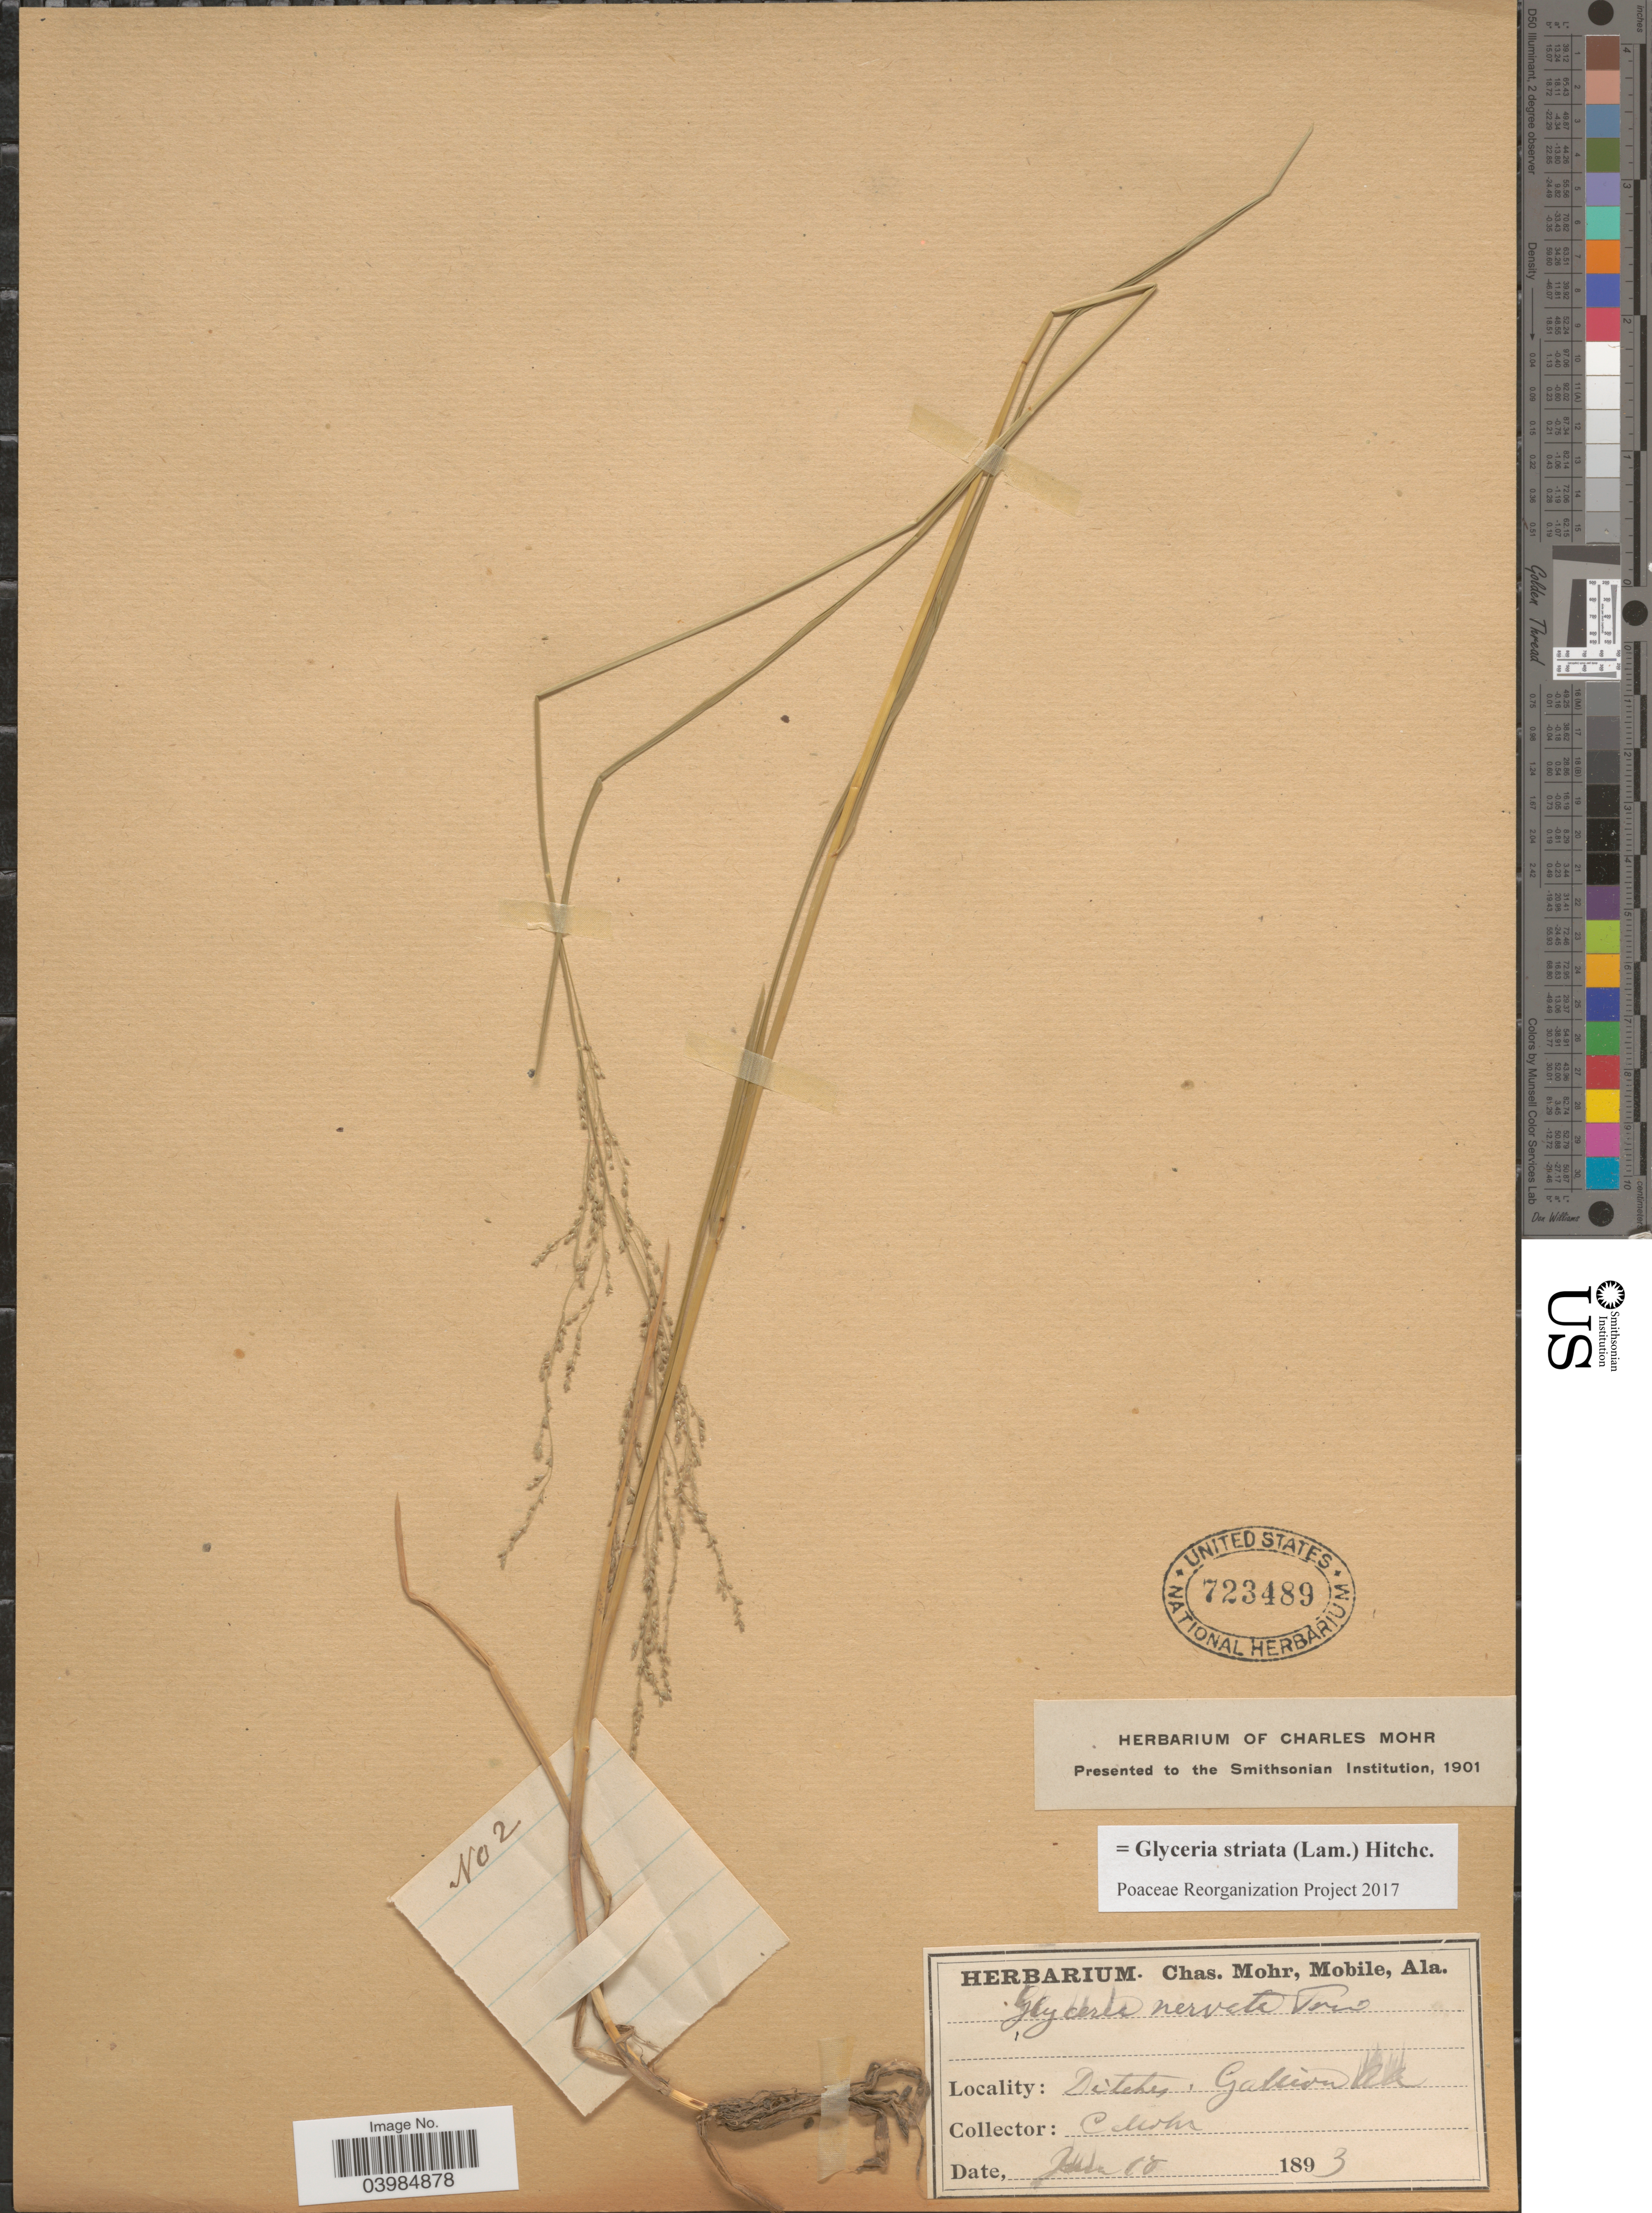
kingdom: Plantae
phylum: Tracheophyta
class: Liliopsida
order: Poales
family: Poaceae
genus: Glyceria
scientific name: Glyceria striata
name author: (Lam.) Hitchc.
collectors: Mohr, C. T. (herbarium)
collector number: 2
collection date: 1893-06-10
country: United States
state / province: Alabama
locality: Ditches. Gallion.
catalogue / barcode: US 723489